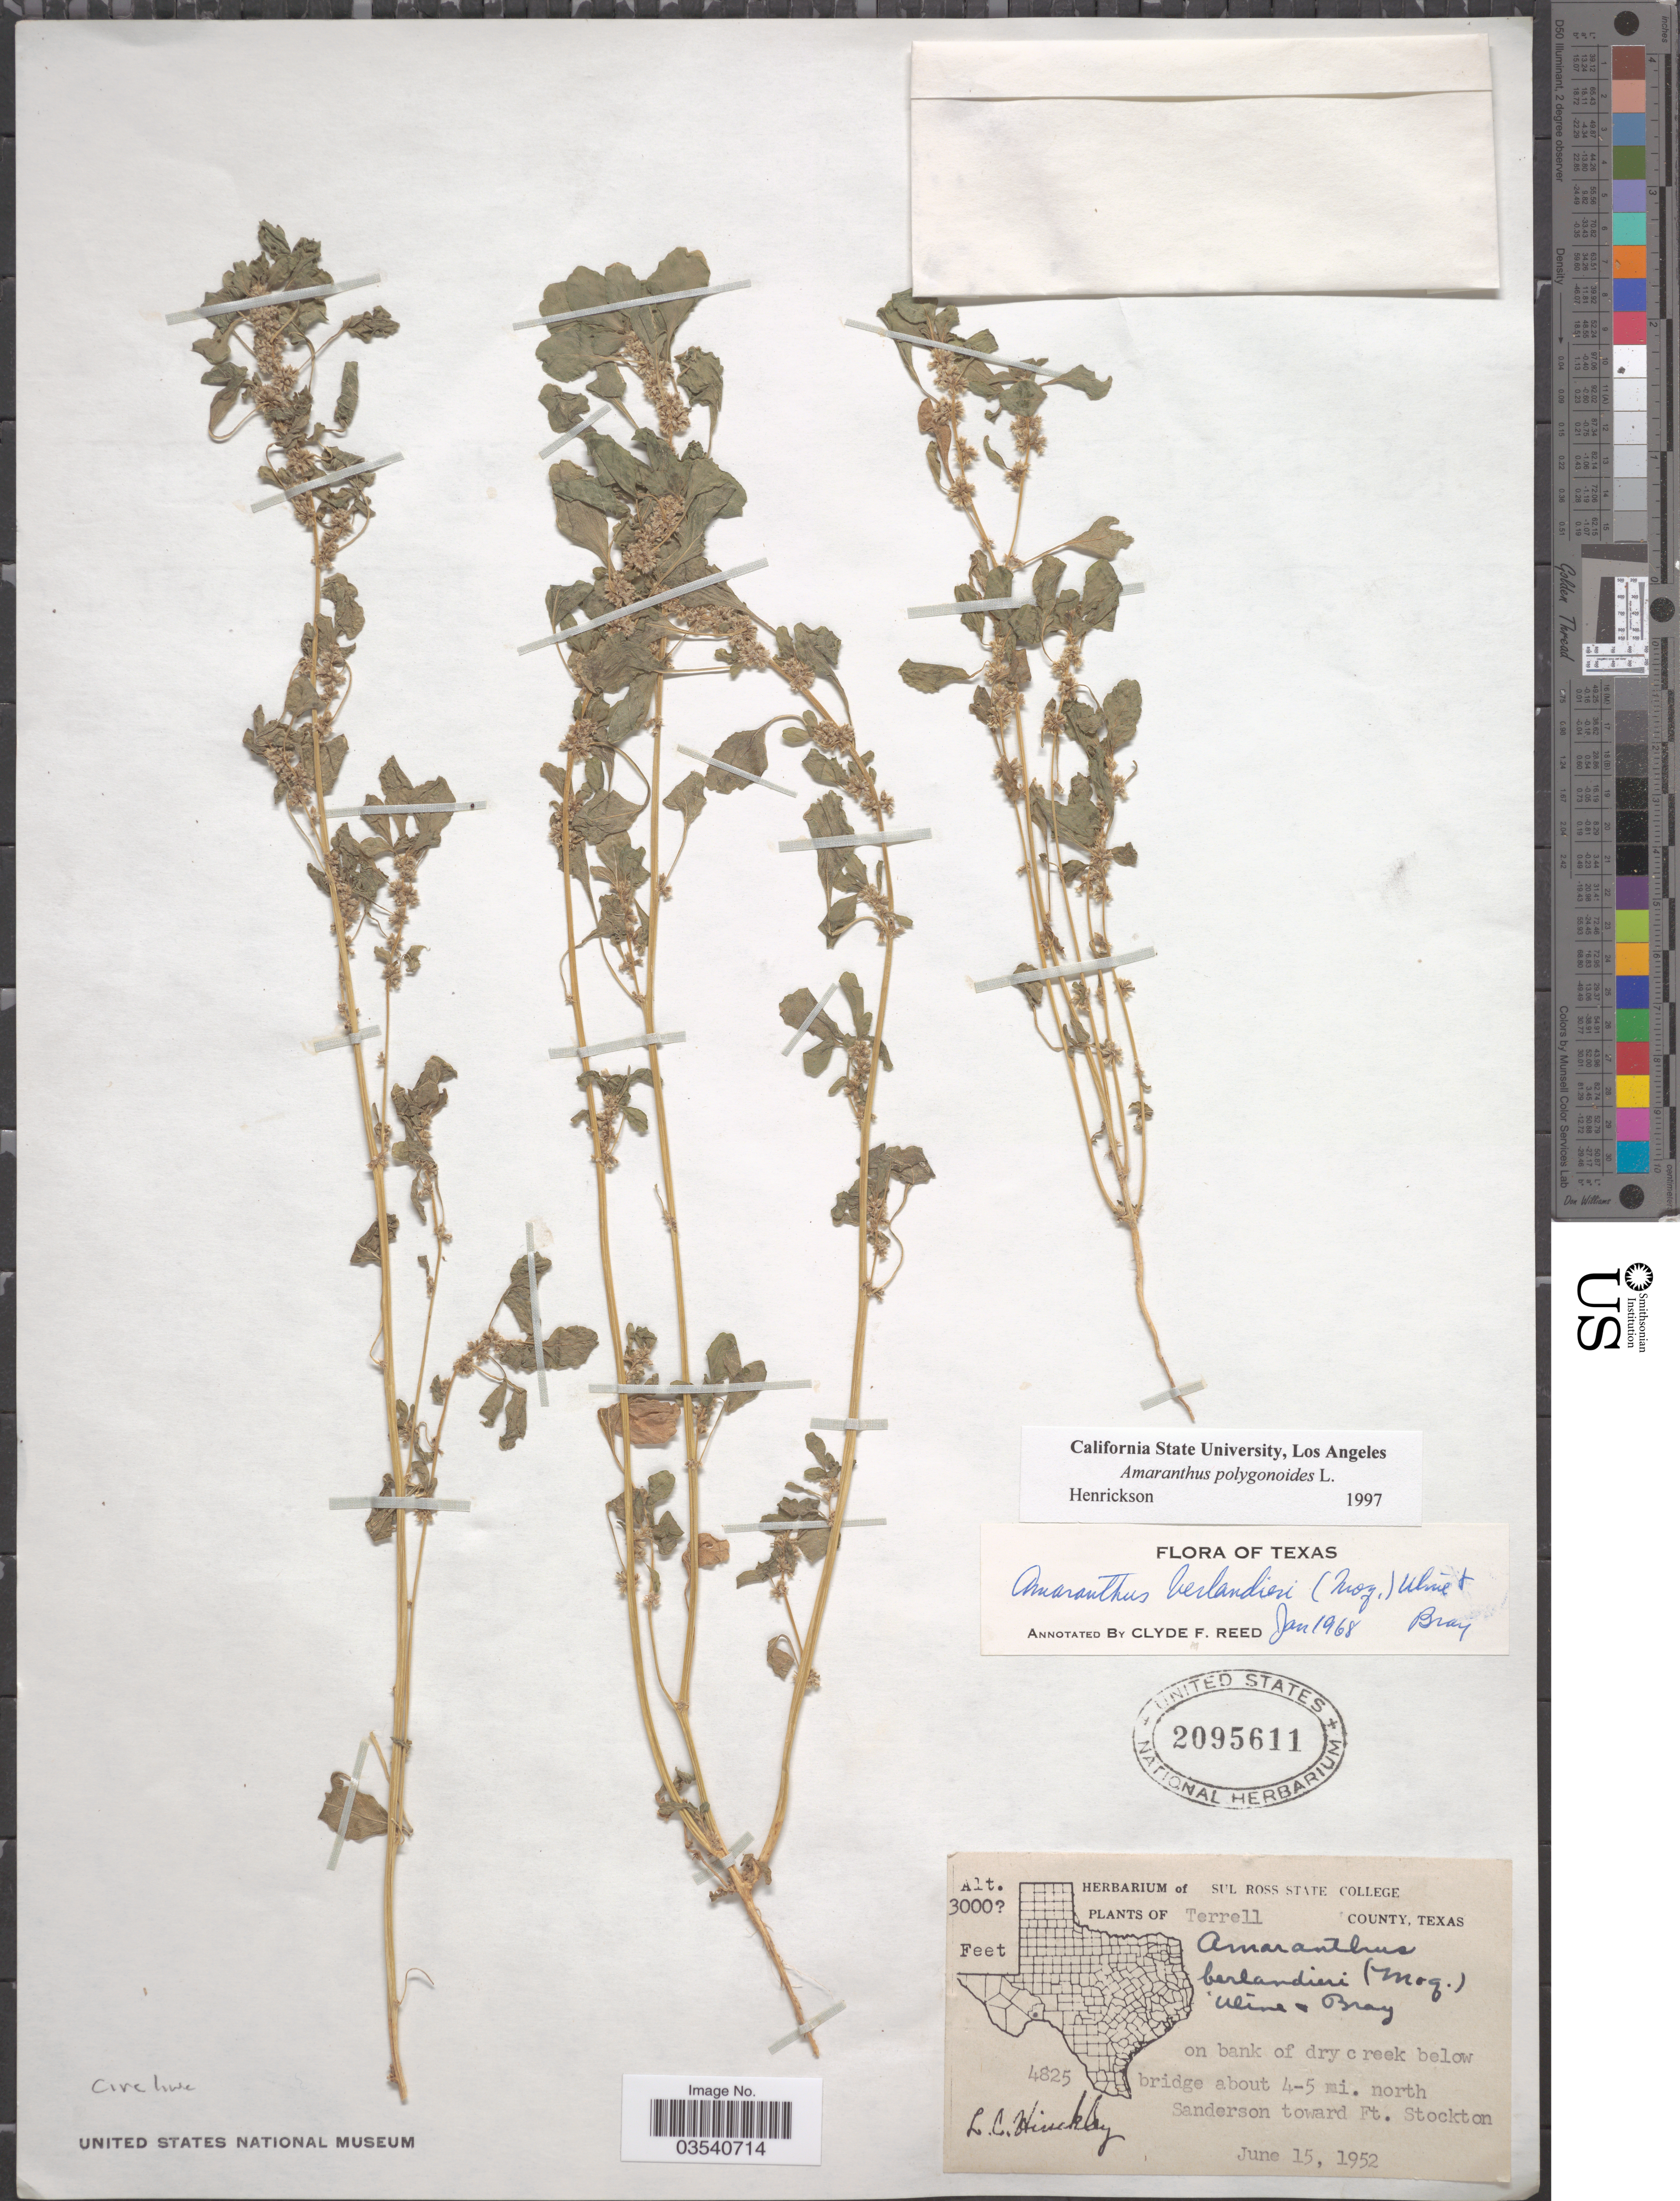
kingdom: Plantae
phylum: Tracheophyta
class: Magnoliopsida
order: Caryophyllales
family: Amaranthaceae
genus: Amaranthus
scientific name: Amaranthus polygonoides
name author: L.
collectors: L. Hinckley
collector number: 4825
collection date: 1952-06-15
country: United States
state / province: Texas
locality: Terrell County. Below bridge about 4-5 mi. north Sanderson toward Ft. Stockton.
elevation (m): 914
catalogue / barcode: US 2095611